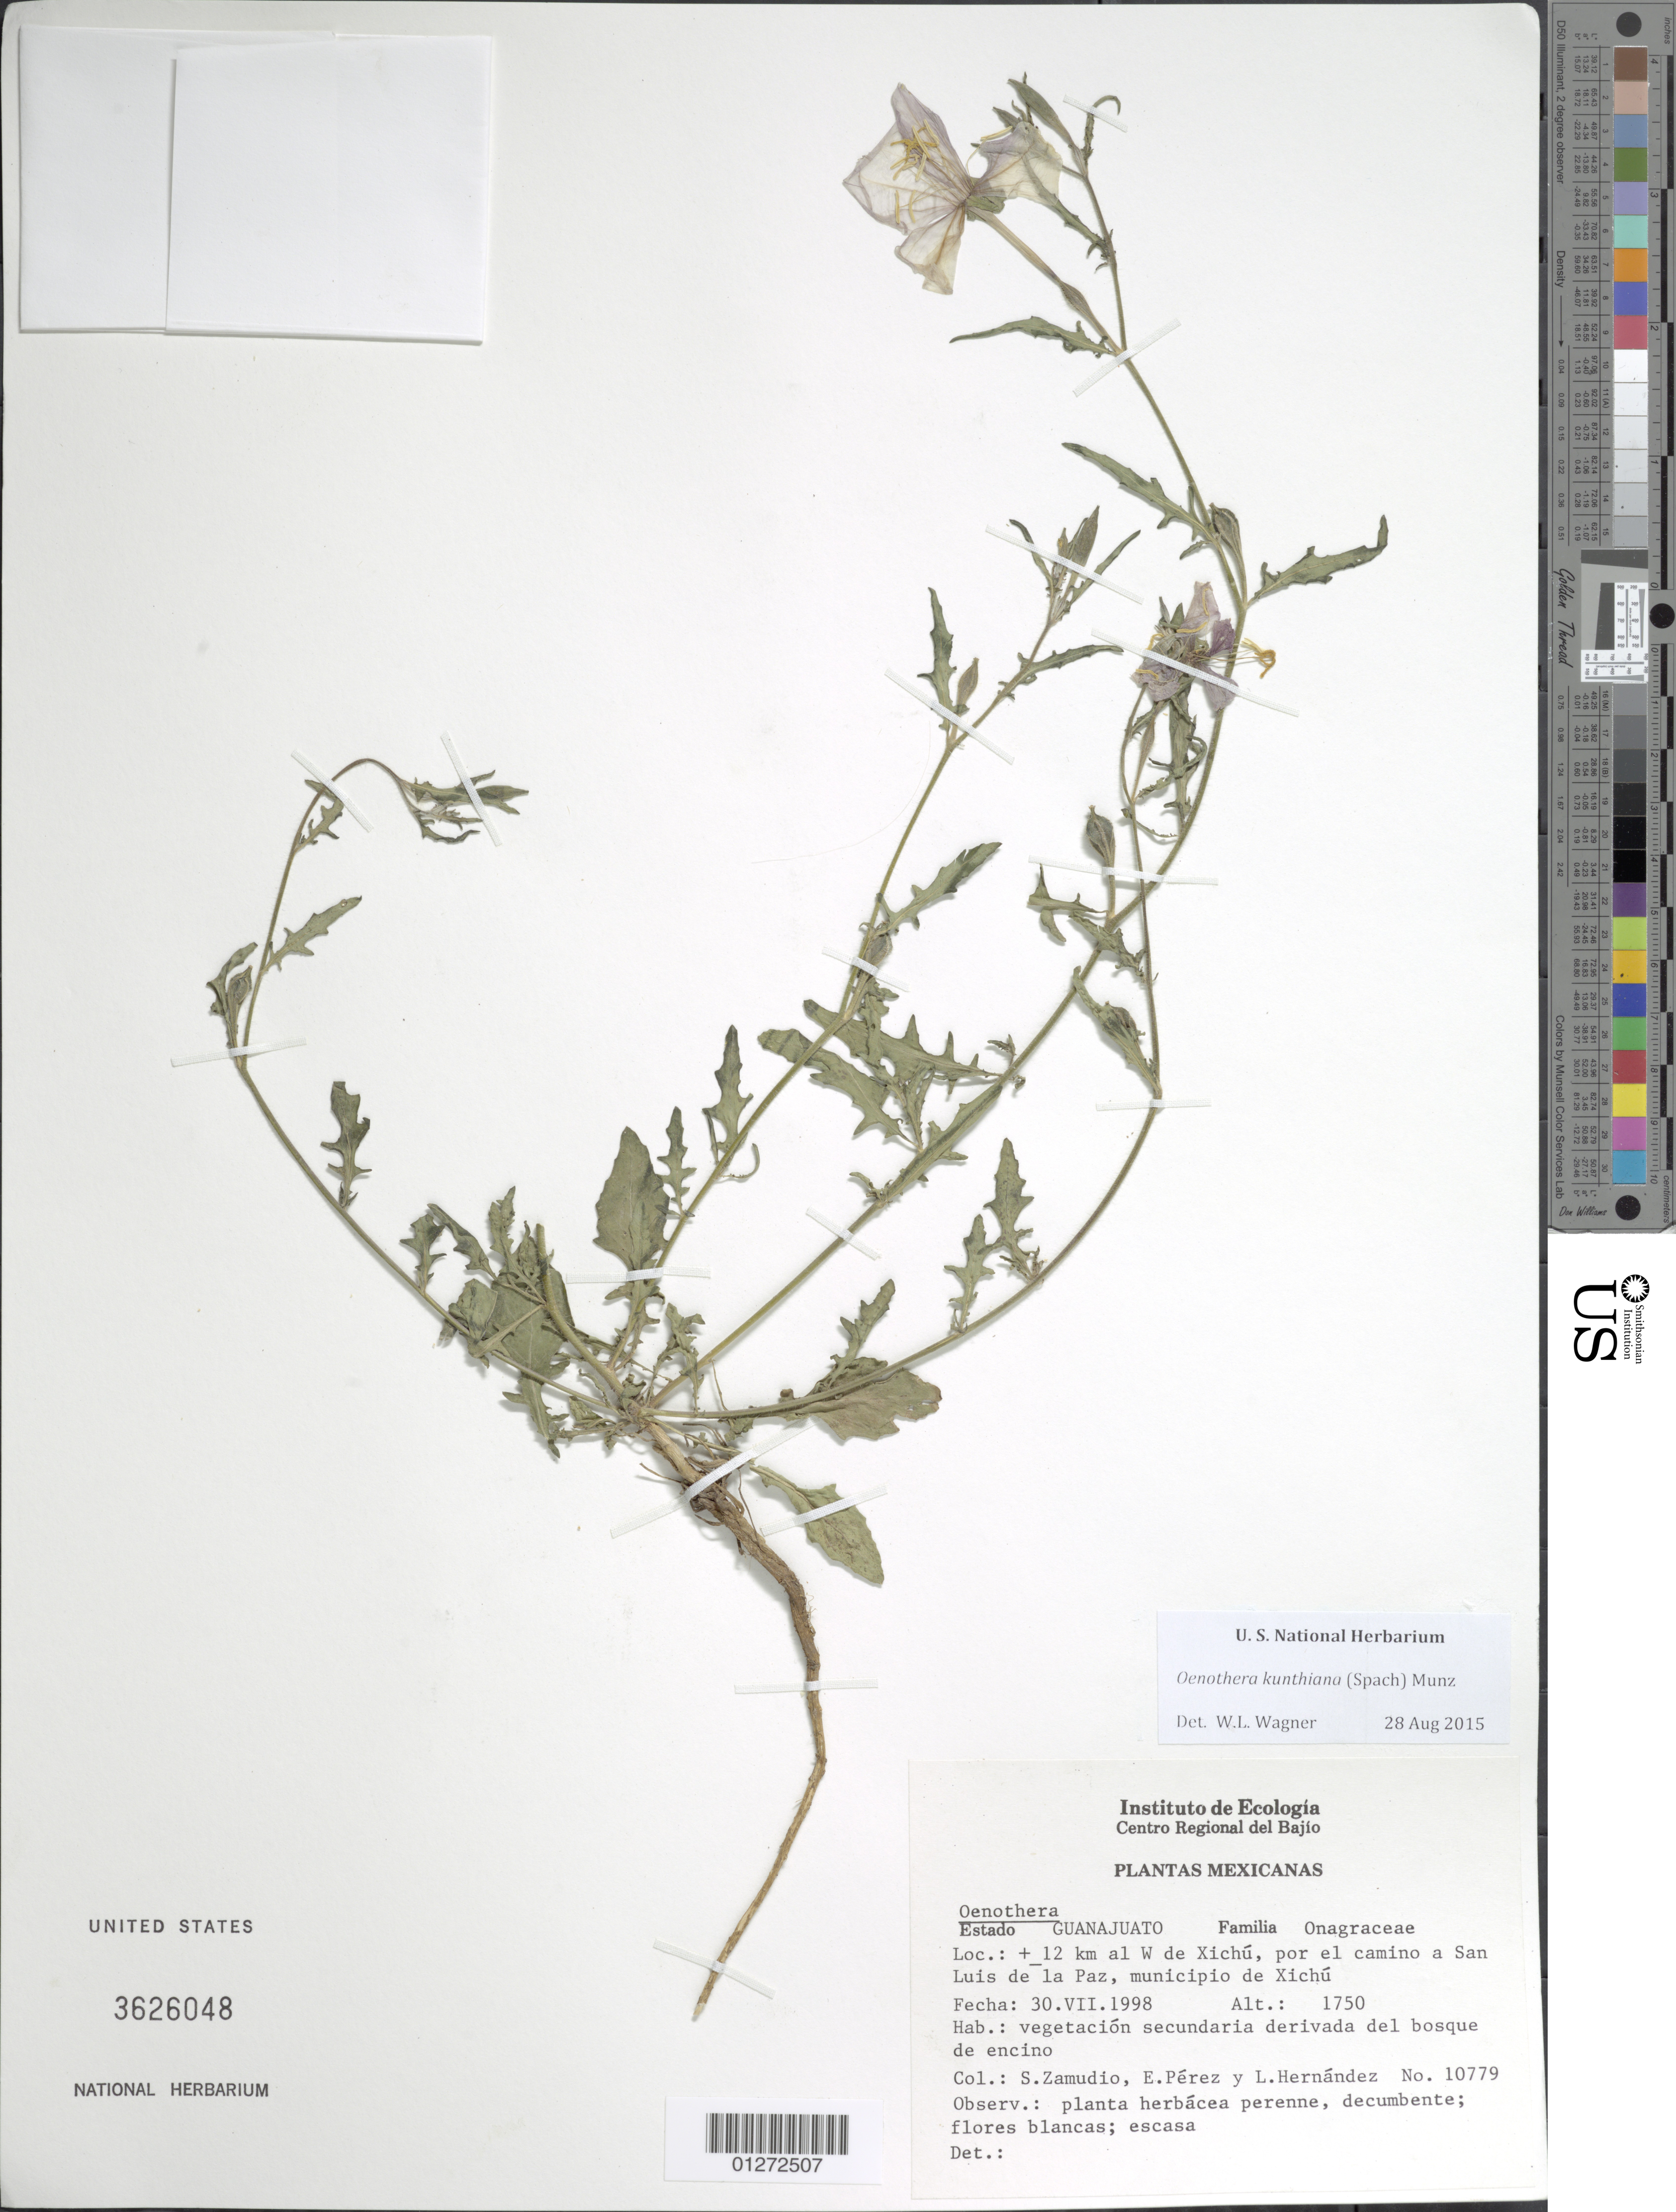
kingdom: Plantae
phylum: Tracheophyta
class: Magnoliopsida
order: Myrtales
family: Onagraceae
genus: Oenothera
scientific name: Oenothera kunthiana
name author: (Spach) Munz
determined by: Wagner, W. L., (BOT), Smithsonian Institution - National Museum of Natural History (UNITED STATES)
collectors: S. Zamudio Ruíz, E. Pérez & L. Hernández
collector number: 10779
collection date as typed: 30.VII.1998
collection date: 1998-07-30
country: Mexico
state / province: Guanajuato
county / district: Xichú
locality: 12 km al W de Xichu, por el camino a San Luis de las Paz.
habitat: Vegetacion secundaria derivada del bosque de encino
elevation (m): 1750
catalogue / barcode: US 3626048